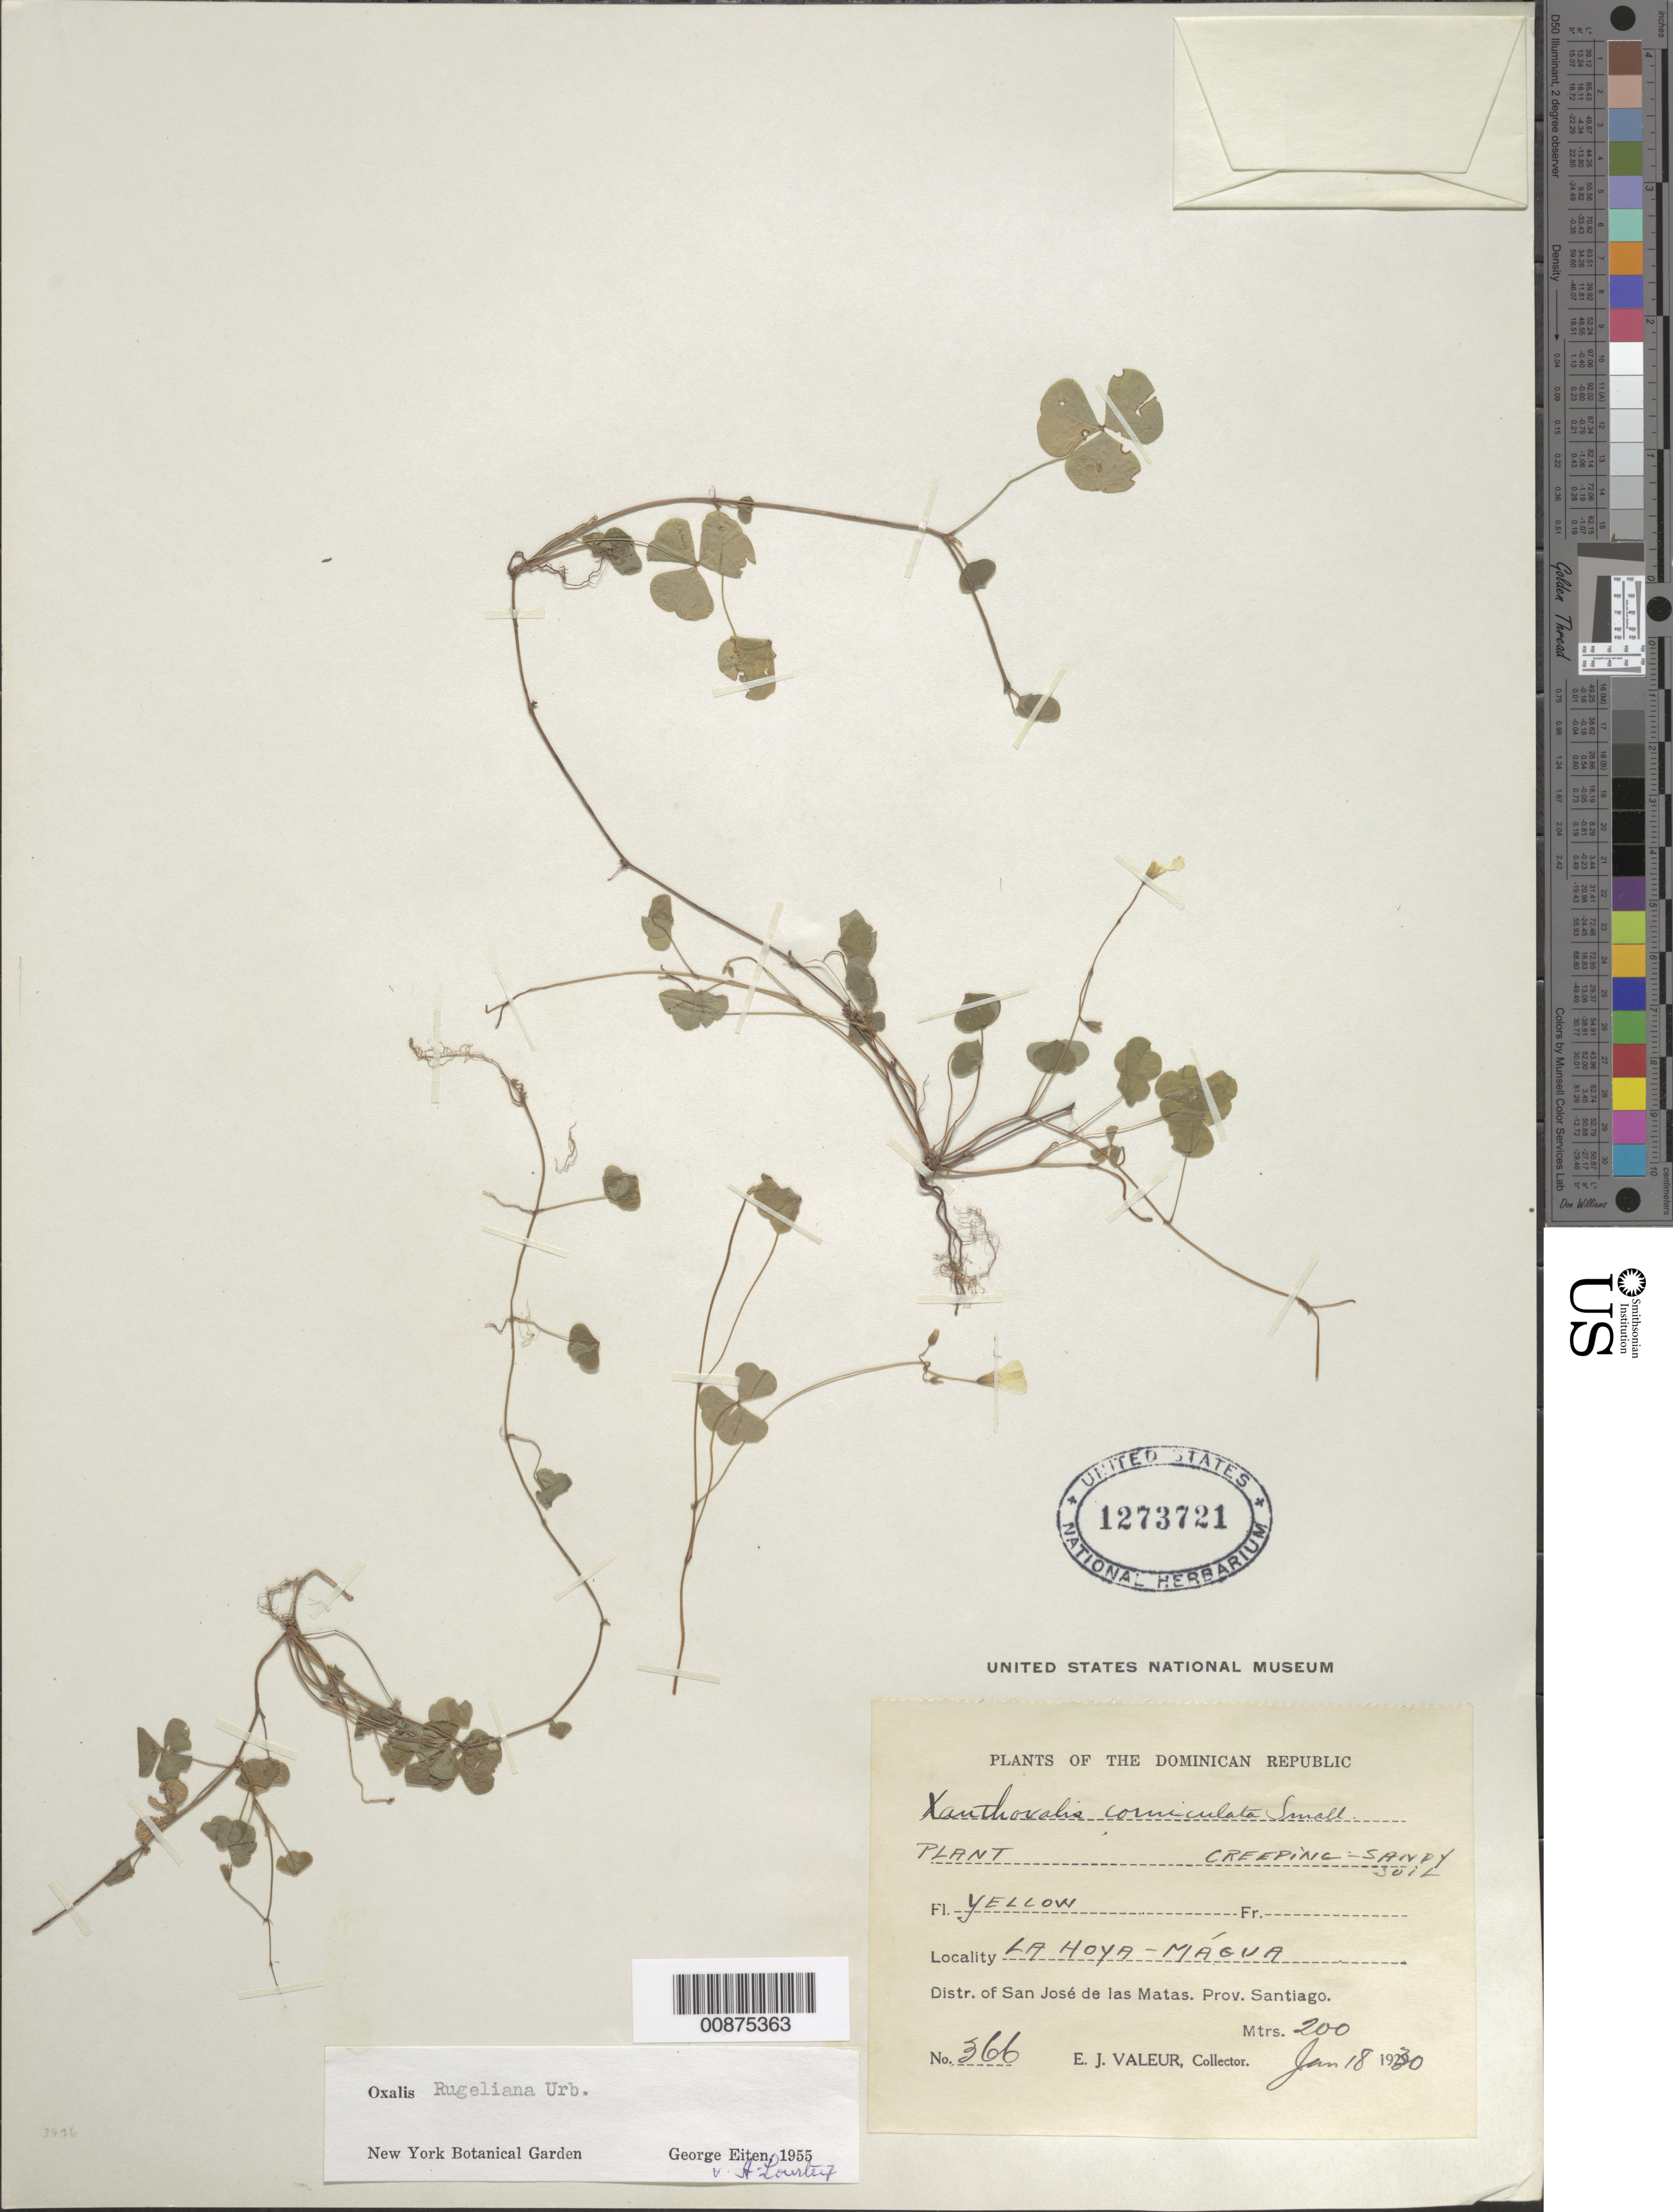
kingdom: Plantae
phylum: Tracheophyta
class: Magnoliopsida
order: Oxalidales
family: Oxalidaceae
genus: Oxalis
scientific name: Oxalis rugeliana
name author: Urb.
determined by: Lourteig, A.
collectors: E. Valeur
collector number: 366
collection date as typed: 18 Jan 1930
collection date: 1930-01-18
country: Dominican Republic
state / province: Santiago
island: Hispaniola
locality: La Hoya-Mágua. Distr. of San José de las Matas.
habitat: Creeping. Sandy soil.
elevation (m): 200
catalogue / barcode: US 1273721